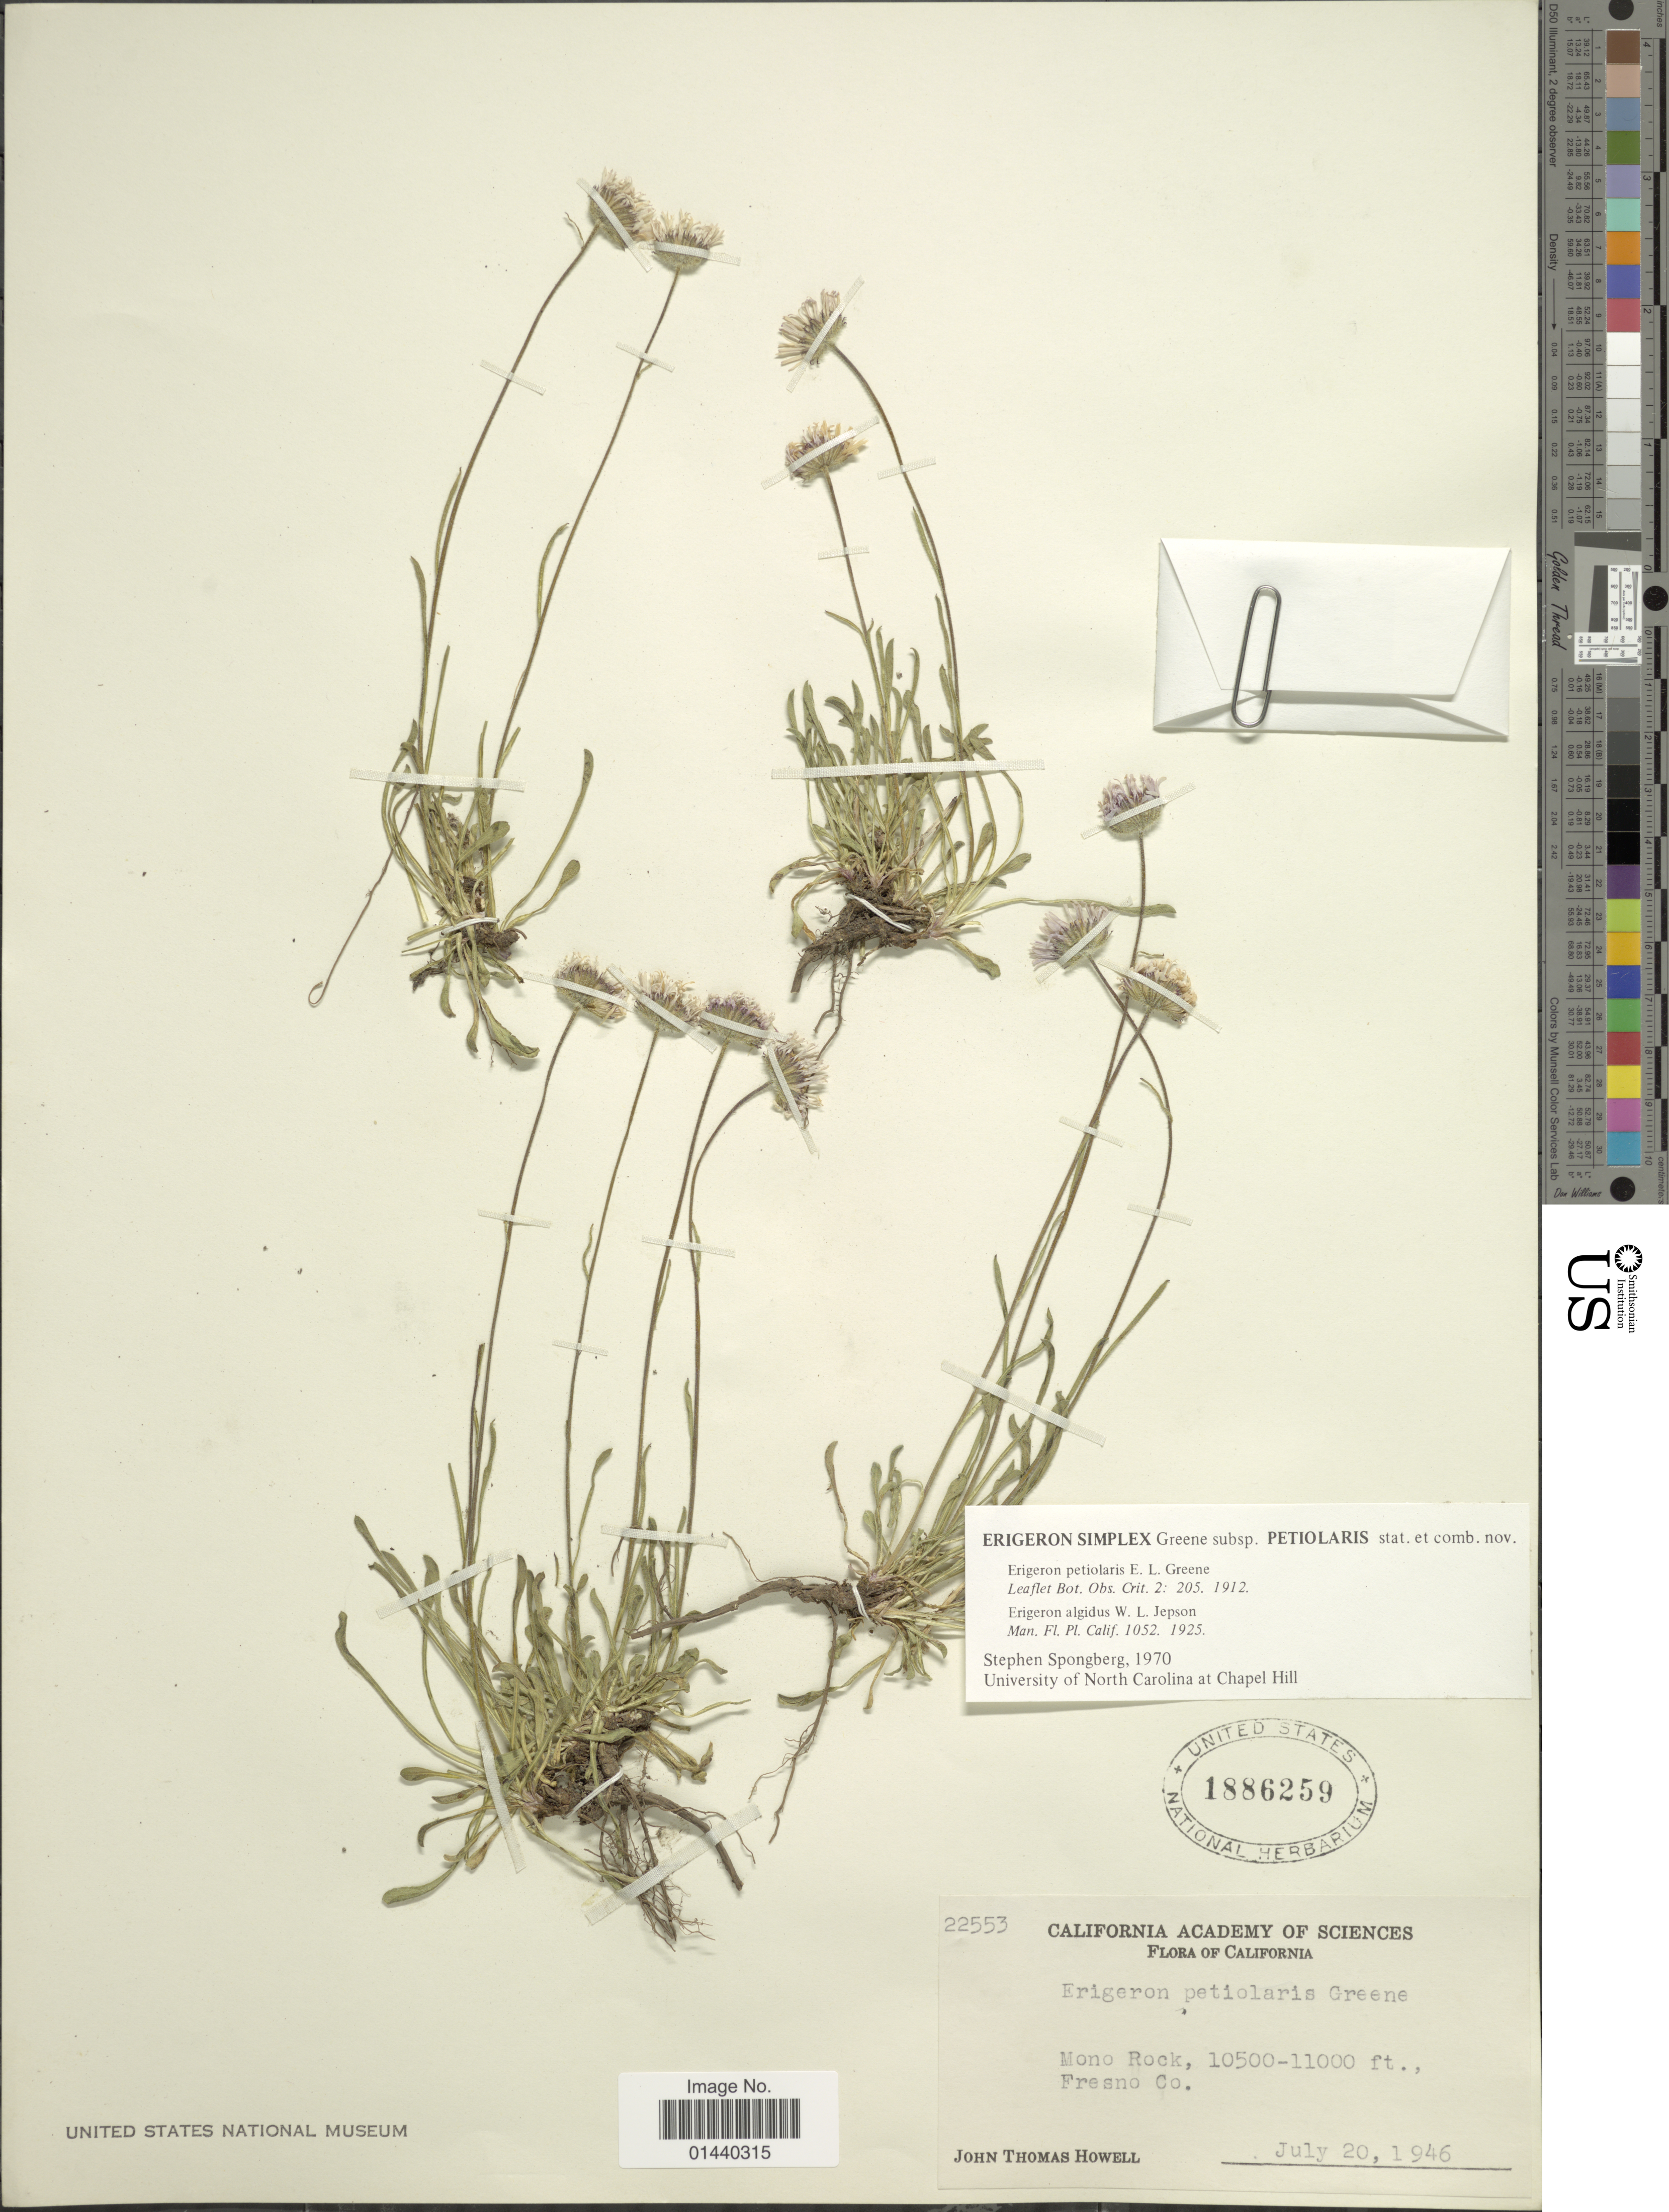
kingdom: Plantae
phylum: Tracheophyta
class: Magnoliopsida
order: Asterales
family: Asteraceae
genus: Erigeron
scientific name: Erigeron simplex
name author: Greene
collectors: J. T. Howell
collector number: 22553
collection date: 1946-07-20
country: United States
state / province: California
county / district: Fresno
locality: Mono Rock. Fresno Co.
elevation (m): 3200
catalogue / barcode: US 1886259